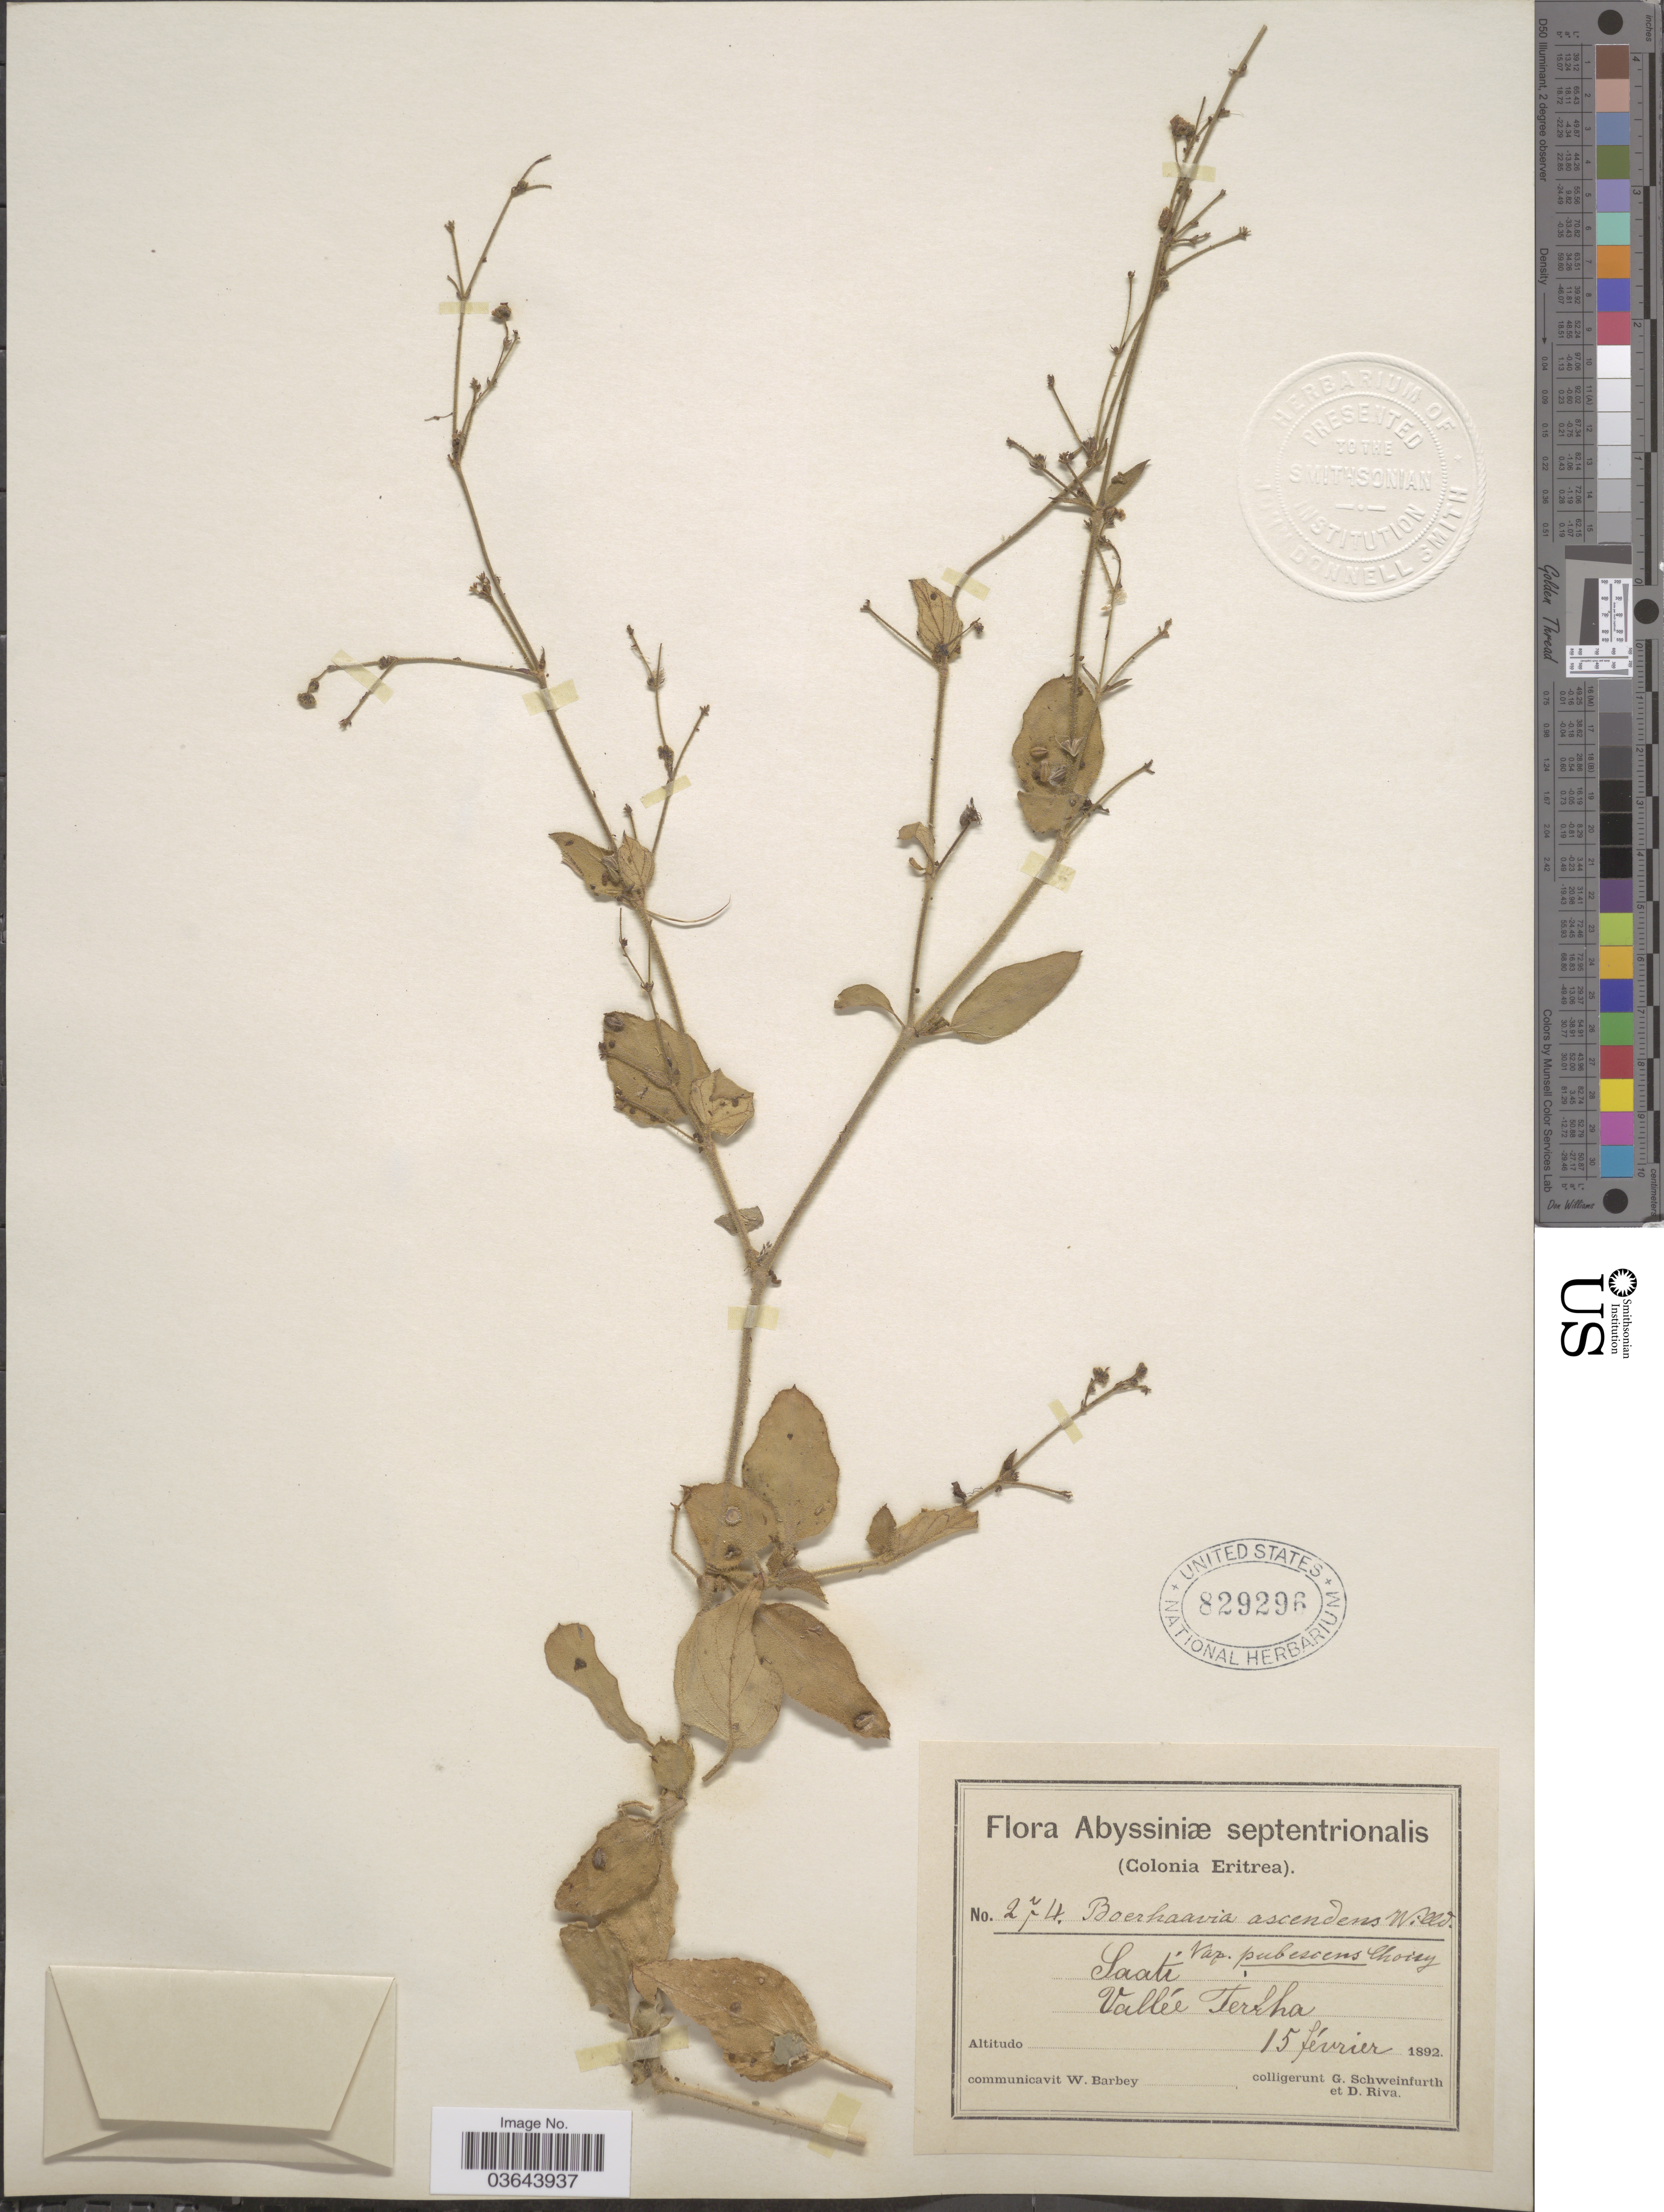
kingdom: Plantae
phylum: Tracheophyta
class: Magnoliopsida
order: Caryophyllales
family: Nyctaginaceae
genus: Boerhavia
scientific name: Boerhavia adscendens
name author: Willd.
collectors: G. A. Schweinfurth (herbarium) & D. Riva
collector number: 274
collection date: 1892-02-15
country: Ethiopia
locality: Abyssiniæ septentrionalis (Colonia Eritrea). Saati Vallée Terzha.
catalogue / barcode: US 829296